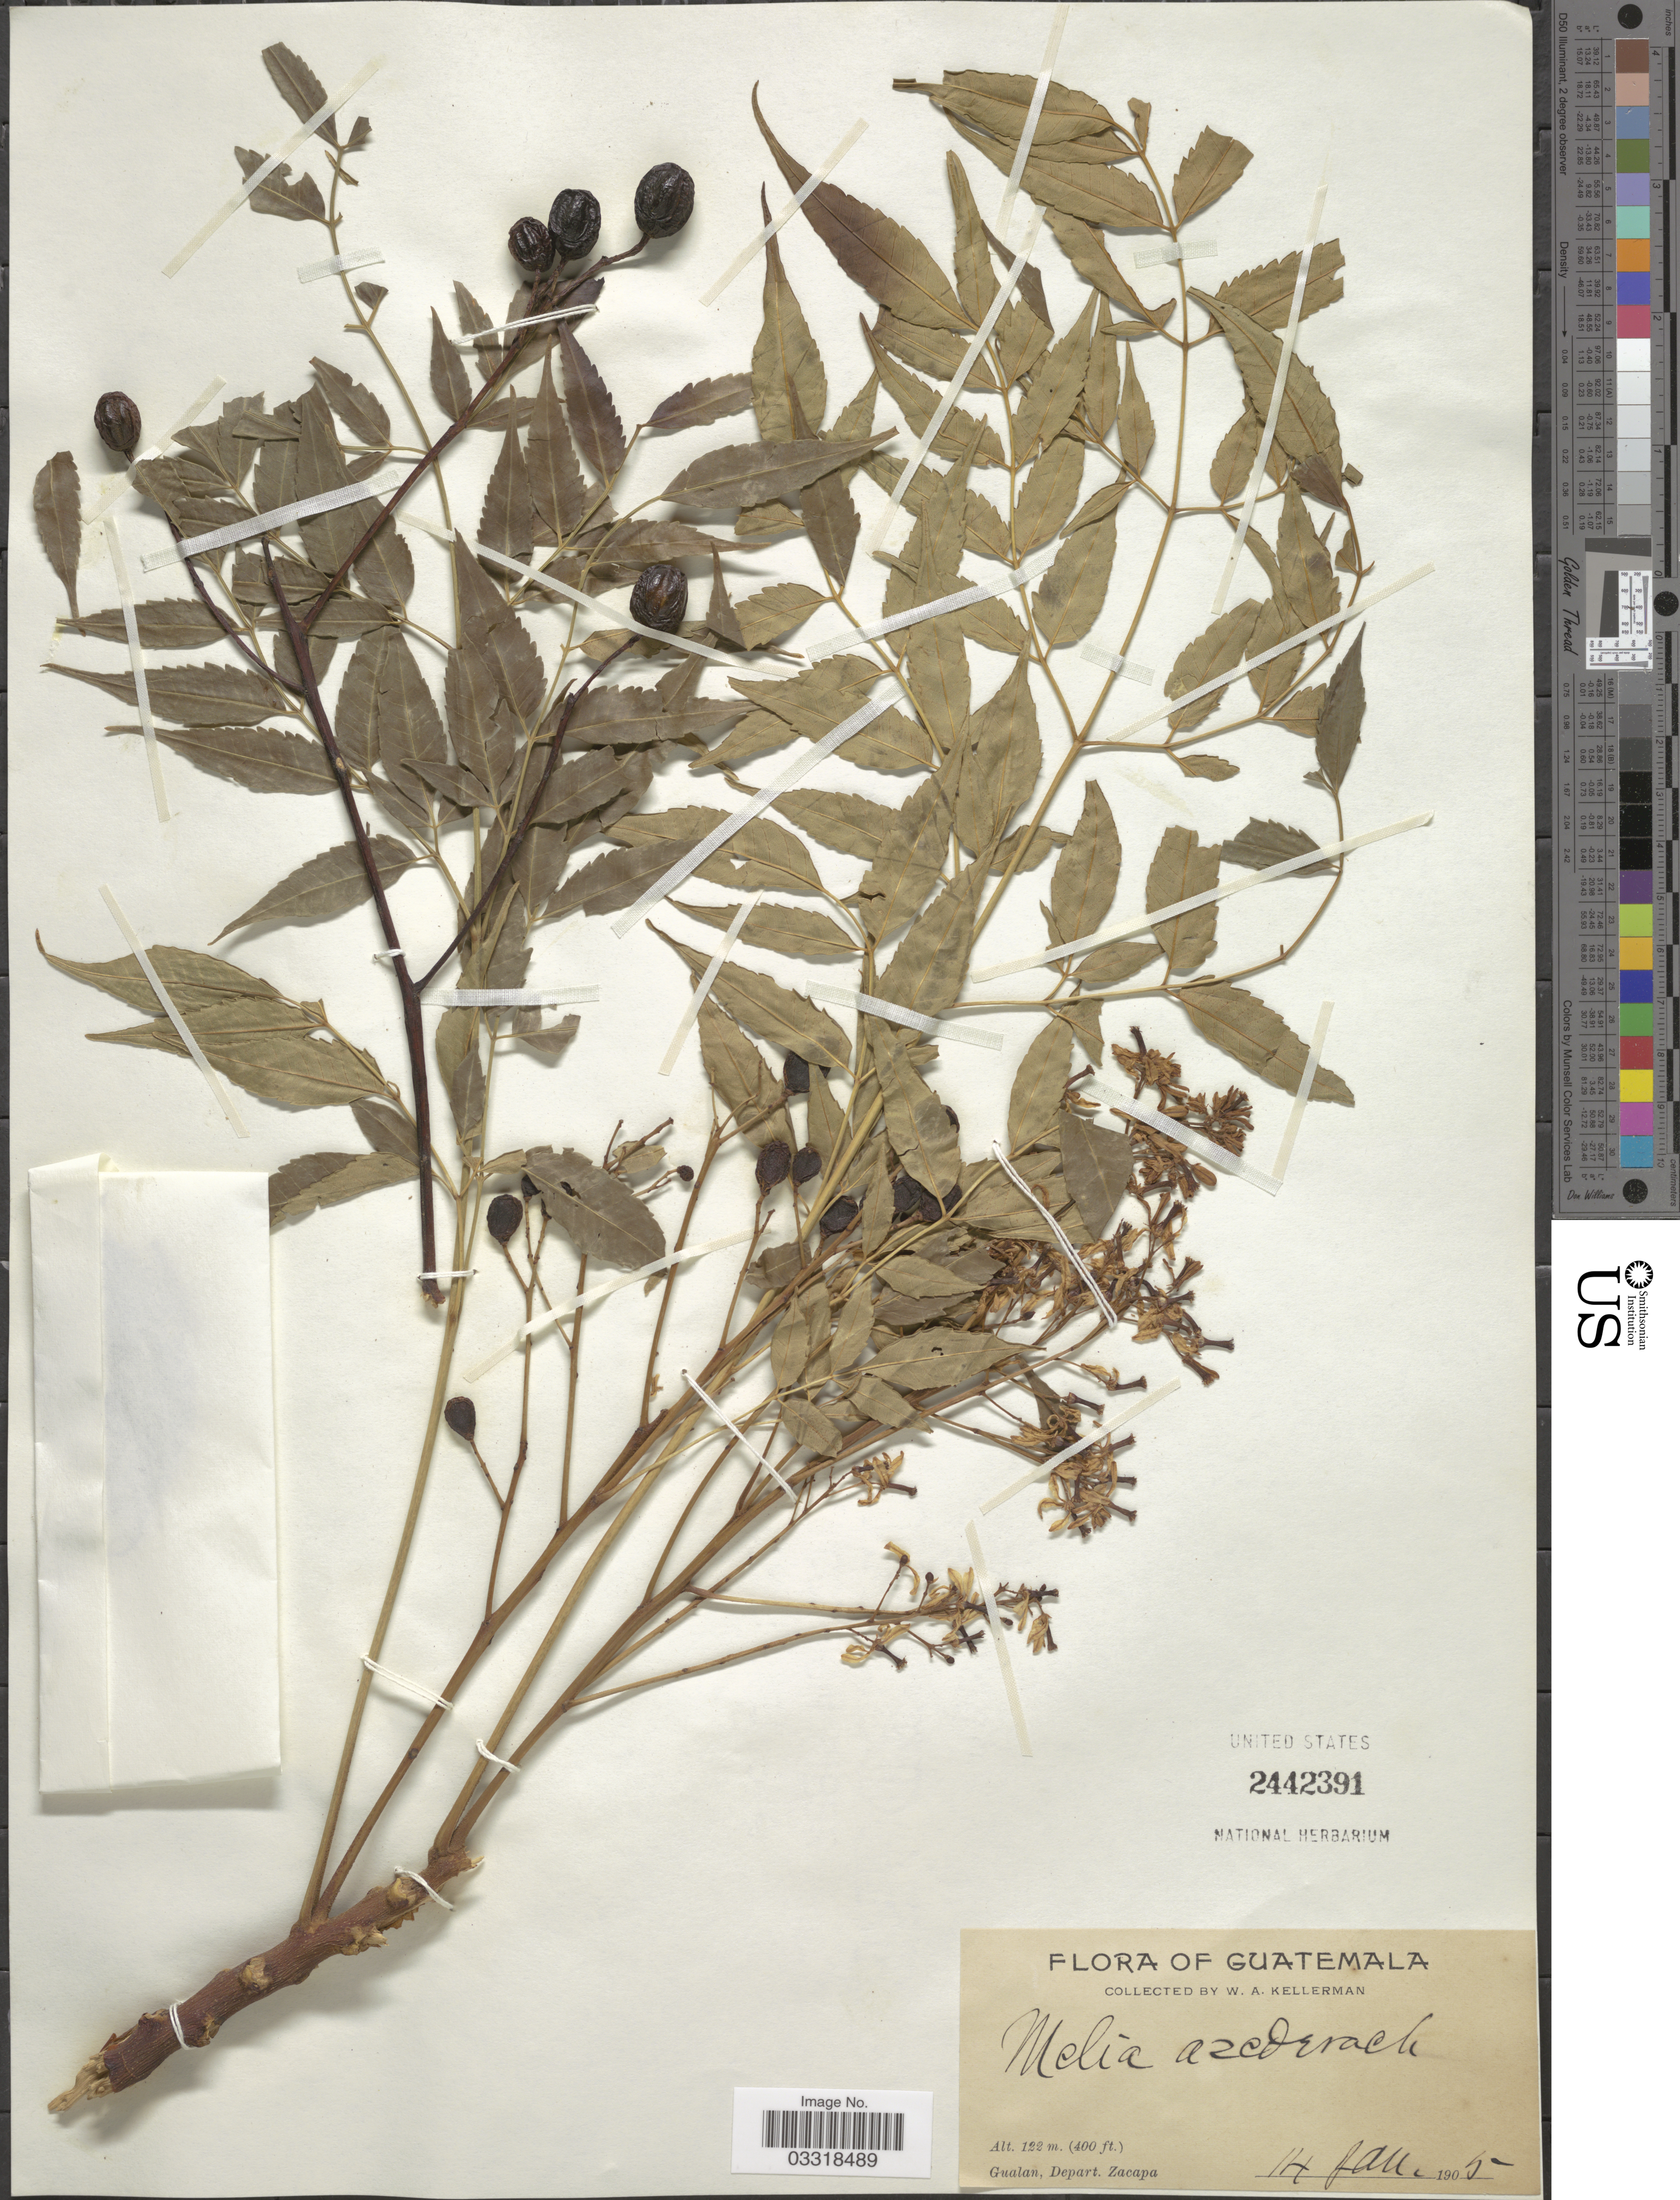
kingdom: Plantae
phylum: Tracheophyta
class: Magnoliopsida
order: Sapindales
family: Meliaceae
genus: Melia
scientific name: Melia azedarach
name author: L.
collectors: W. Kellerman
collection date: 1905-01-14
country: Guatemala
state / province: Zacapa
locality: Gualan, Depart. Zacapa.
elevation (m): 122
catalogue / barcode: US 2442391